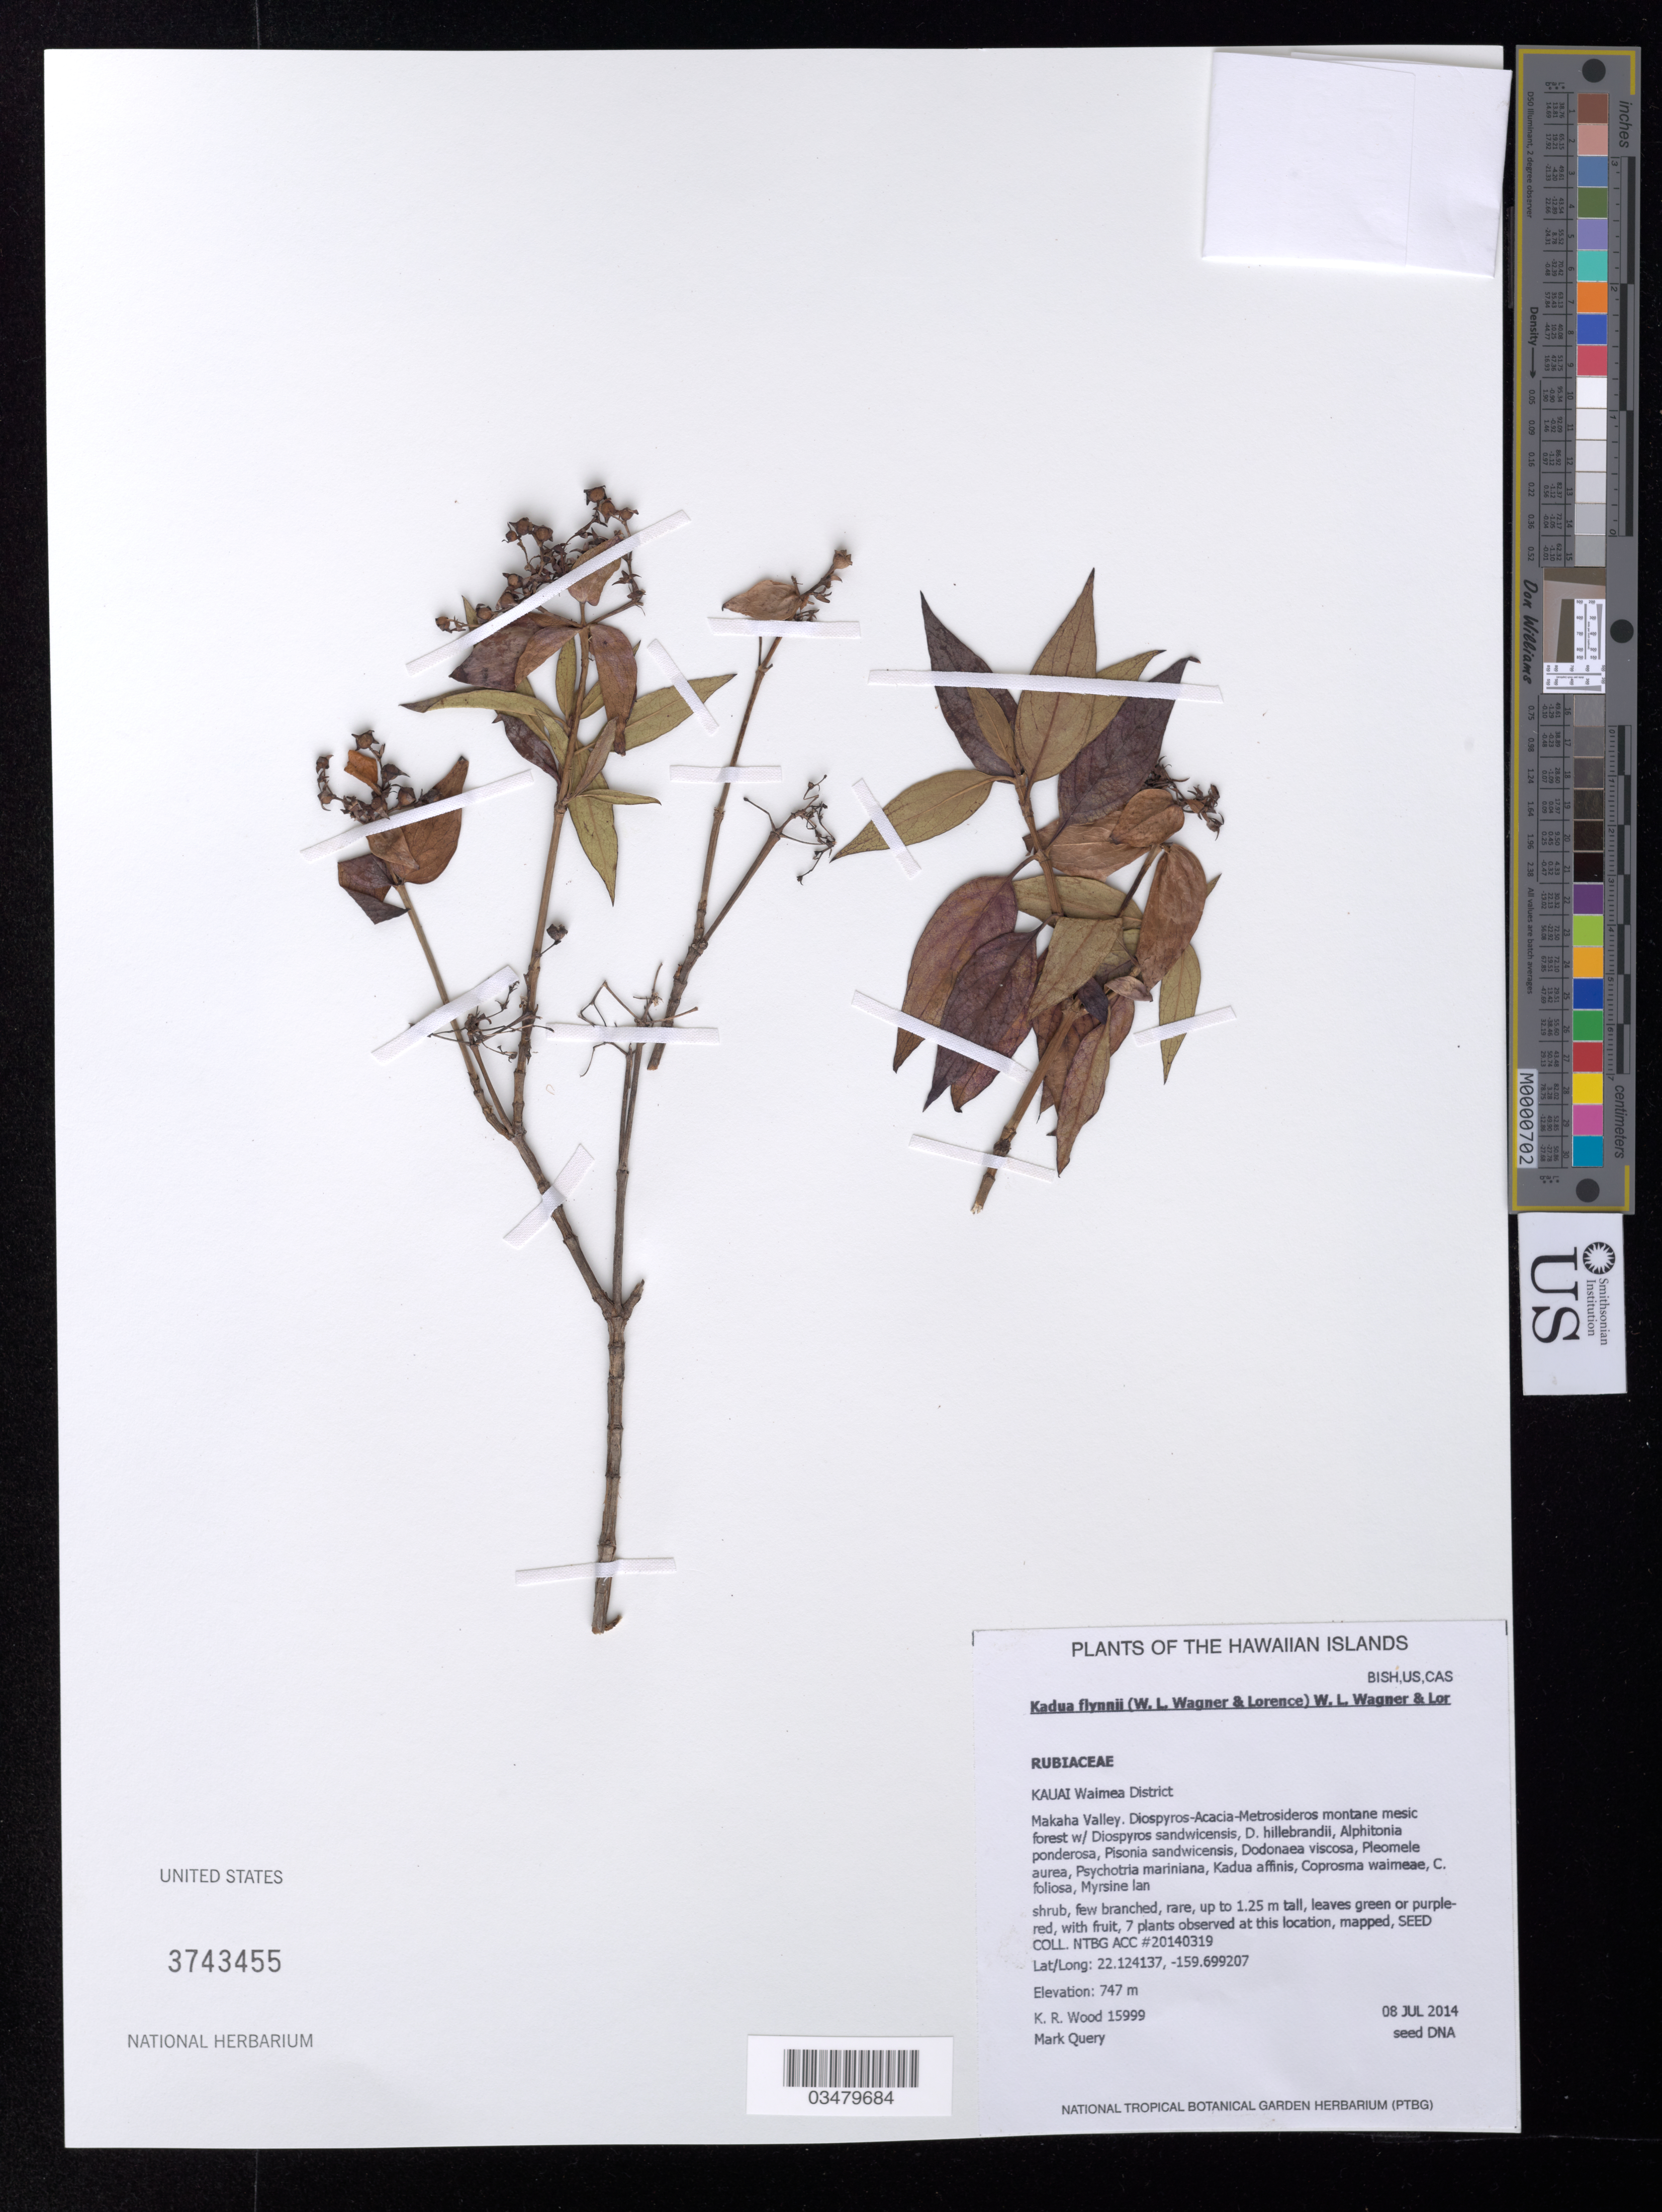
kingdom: Plantae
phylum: Tracheophyta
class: Magnoliopsida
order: Gentianales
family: Rubiaceae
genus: Kadua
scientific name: Kadua flynnii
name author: (W.L. Wagner & Lorence) W.L. Wagner & Lorence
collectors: K. R. Wood & M. Query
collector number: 15999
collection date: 2014-07-08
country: United States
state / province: Hawaii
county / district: Kauai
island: Kaua'i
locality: Waimea District, Makaha Valley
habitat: Montane mesic forest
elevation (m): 747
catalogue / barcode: US 3743455